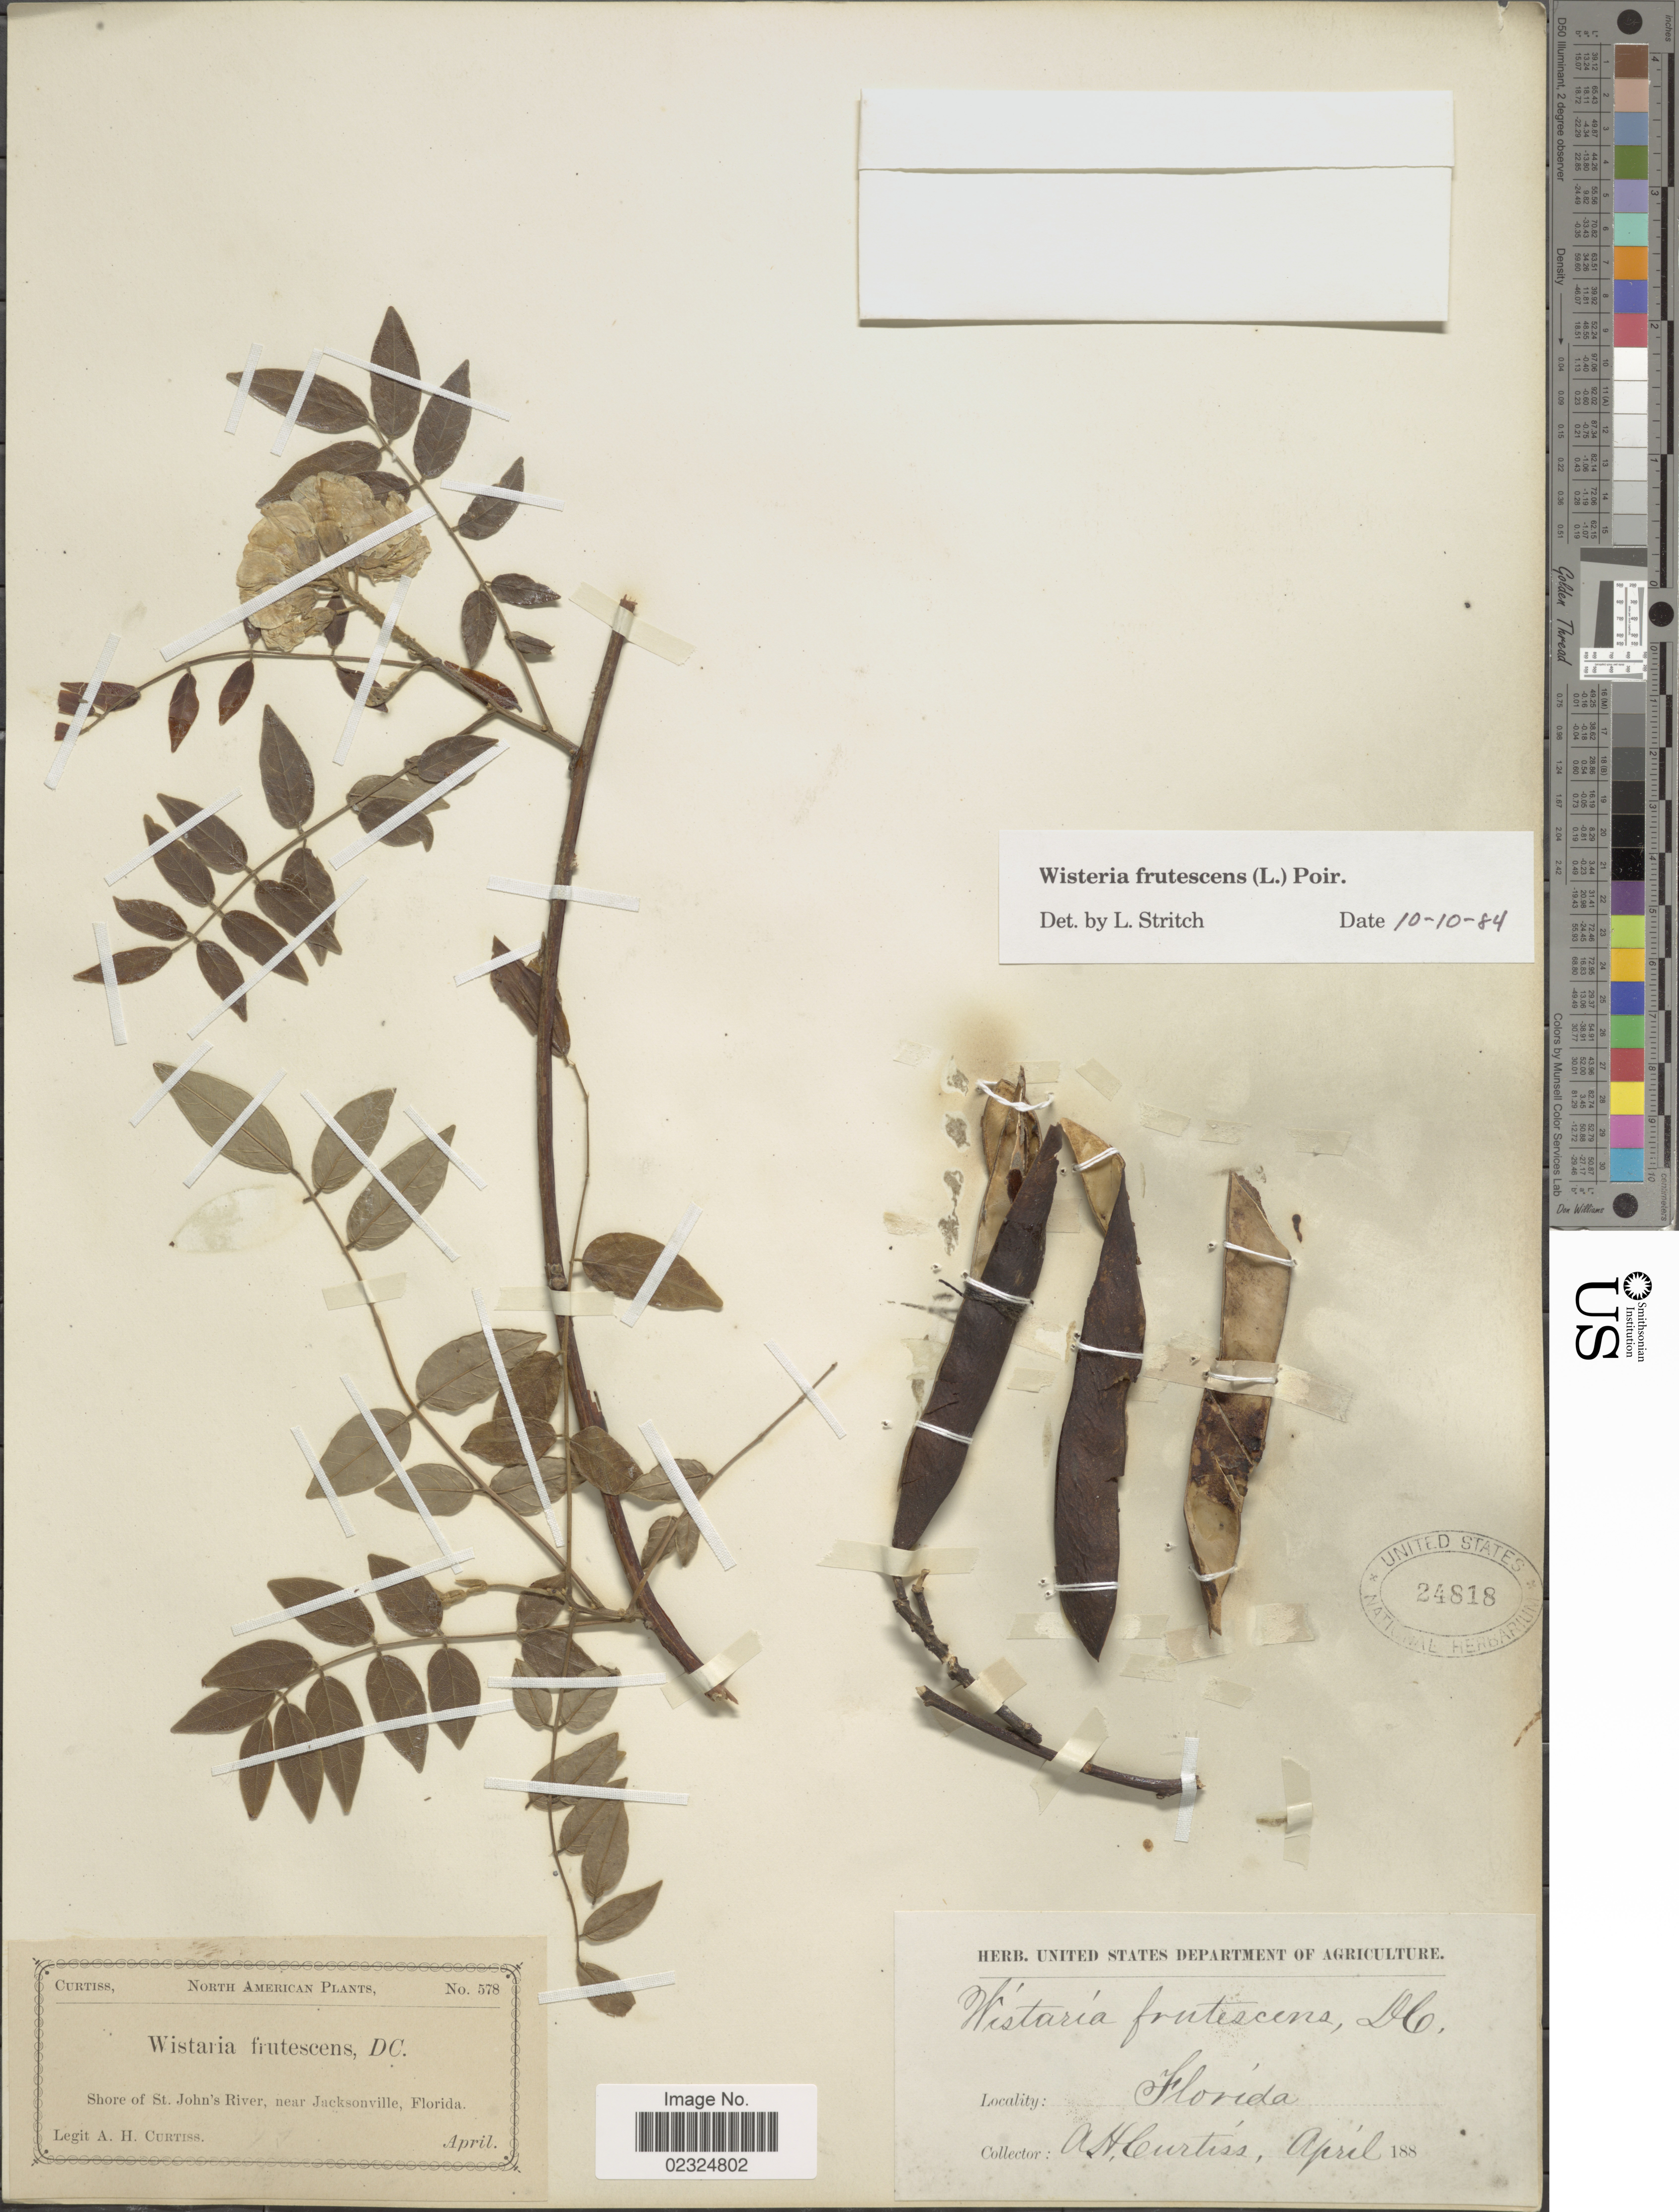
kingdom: Plantae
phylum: Tracheophyta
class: Magnoliopsida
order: Fabales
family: Fabaceae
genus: Wisteria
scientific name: Wisteria frutescens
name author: (L.) Poir.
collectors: A. H. Curtiss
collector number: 578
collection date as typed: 188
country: United States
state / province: Florida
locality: Shore of St. John's River, near Jacksonville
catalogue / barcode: US 24818